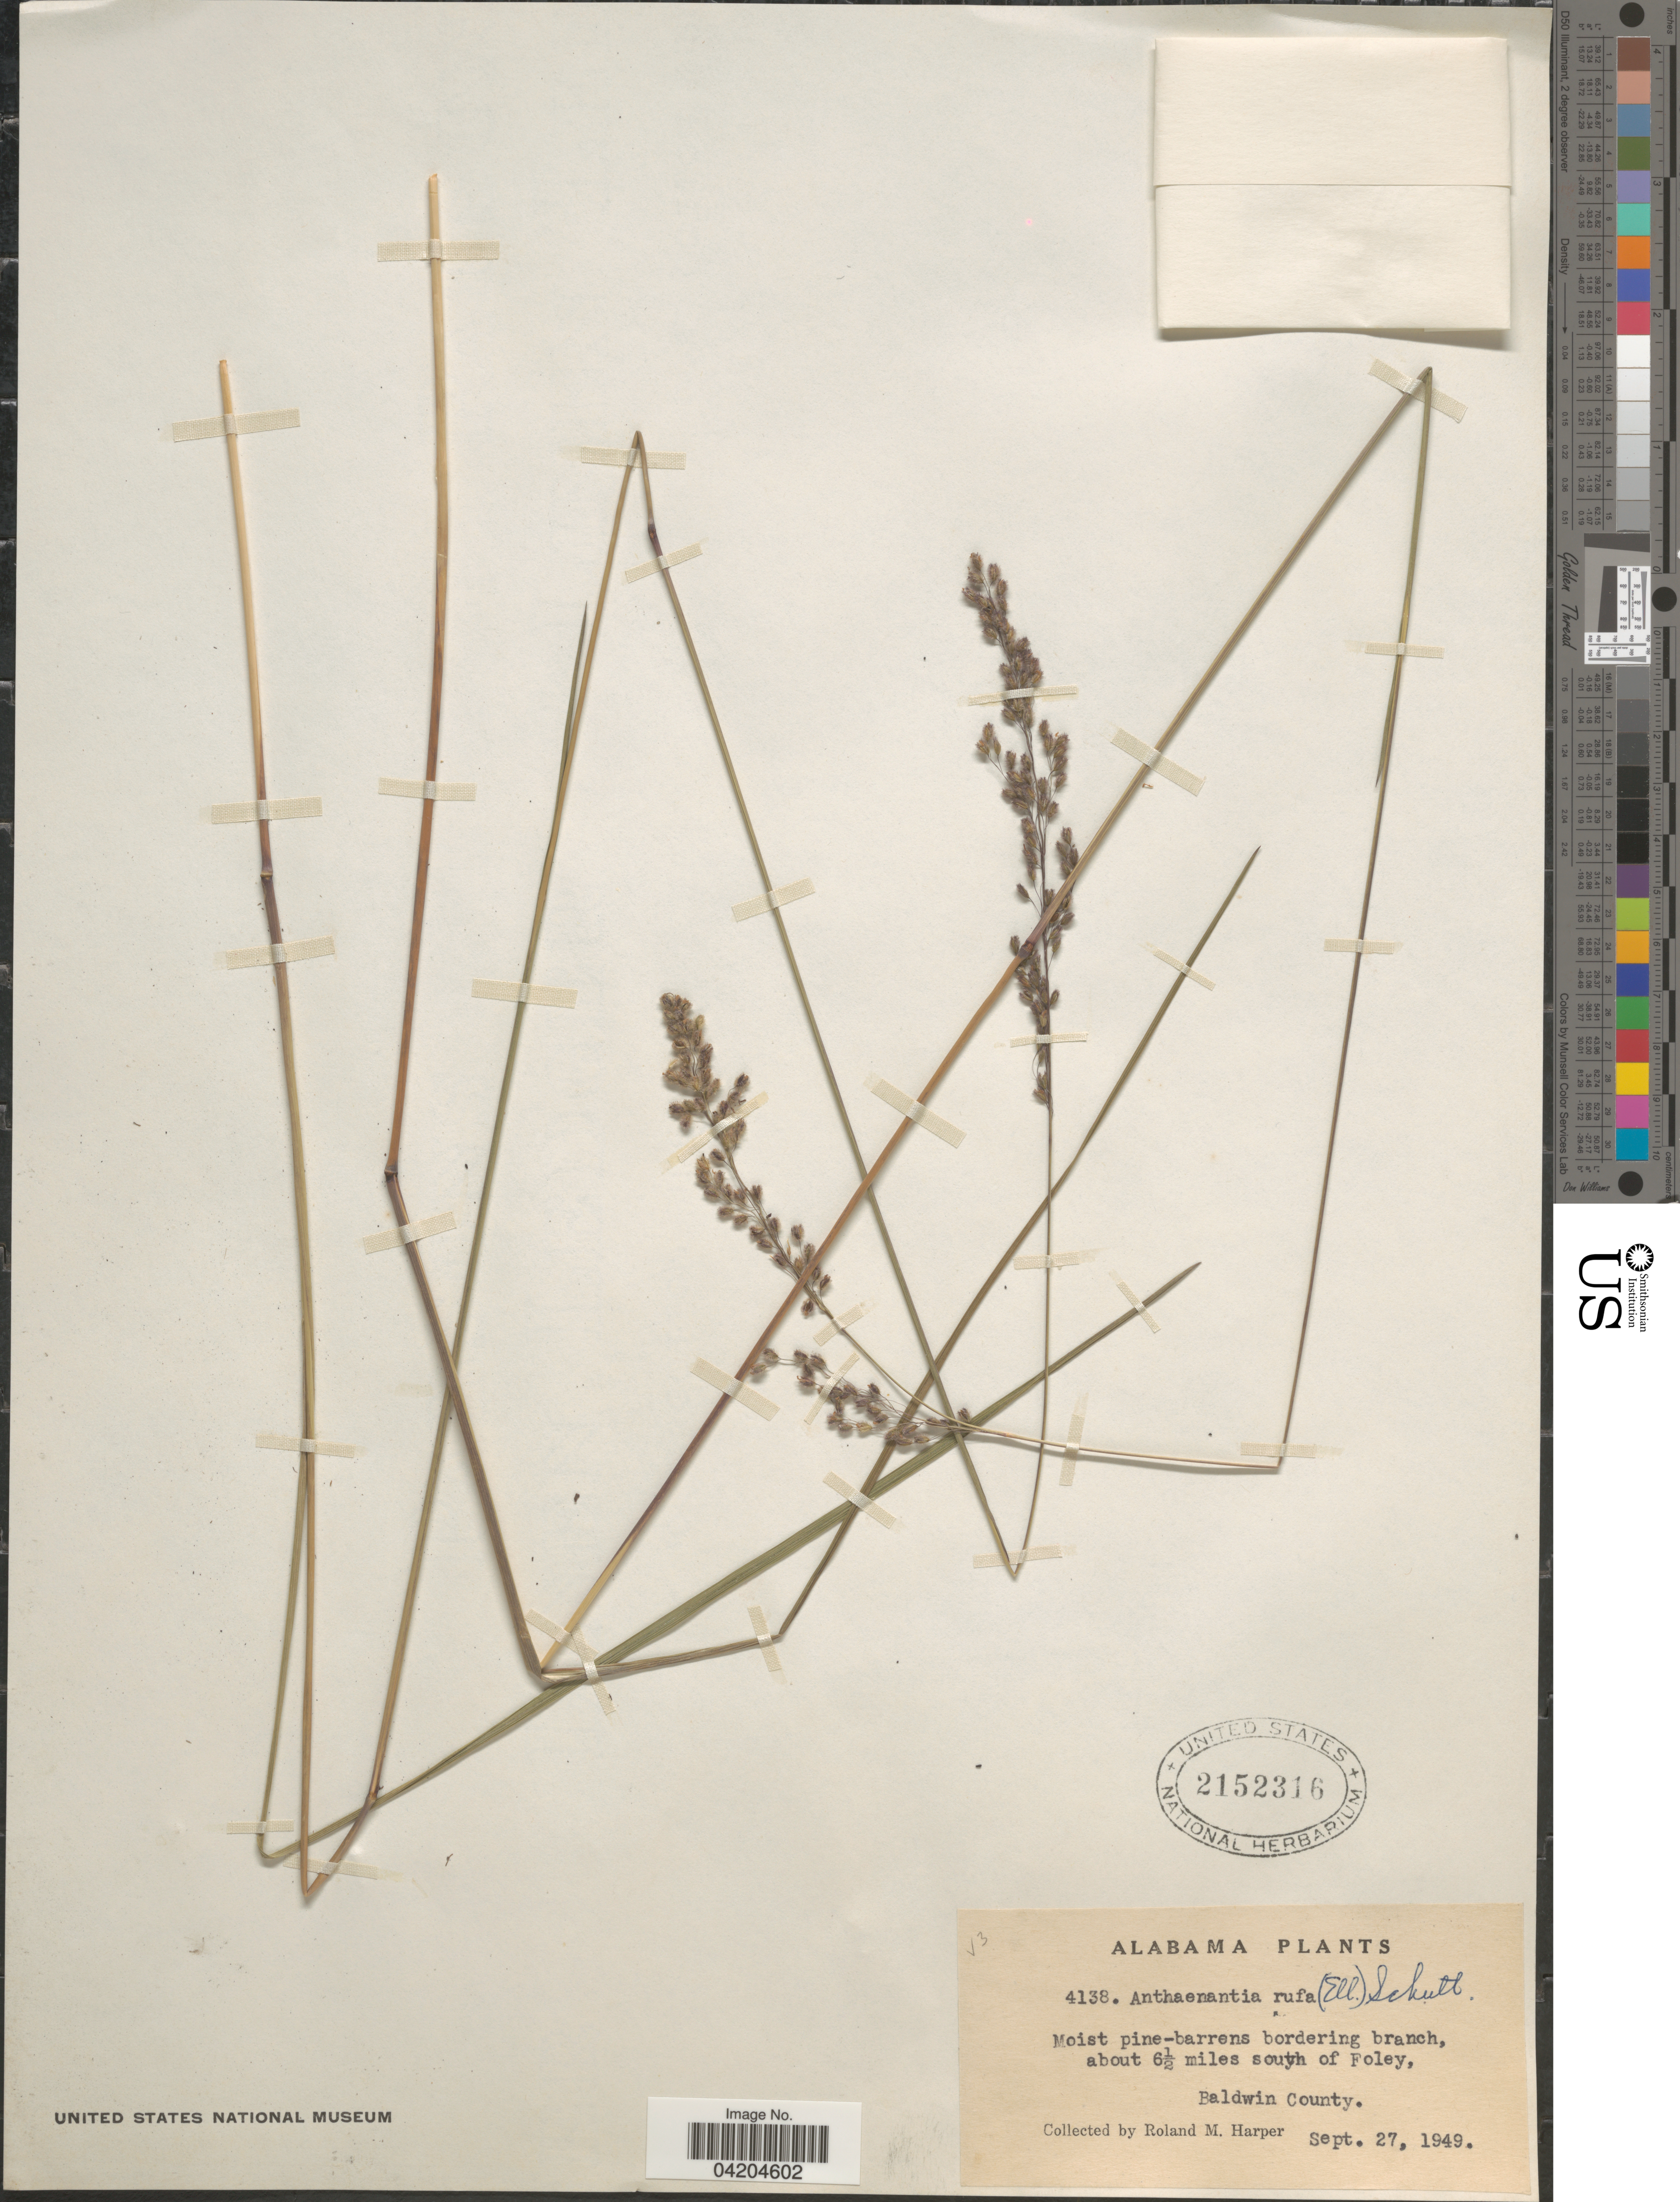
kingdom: Plantae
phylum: Tracheophyta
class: Liliopsida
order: Poales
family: Poaceae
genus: Anthaenantia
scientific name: Anthaenantia rufa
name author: (Elliott) Schult.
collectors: R. M. Harper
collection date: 1949-09-27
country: United States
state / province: Alabama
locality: Moist pine-barrens bordering branch, about 6½ miles south of Foley, Baldwin County.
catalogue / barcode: US 2152316